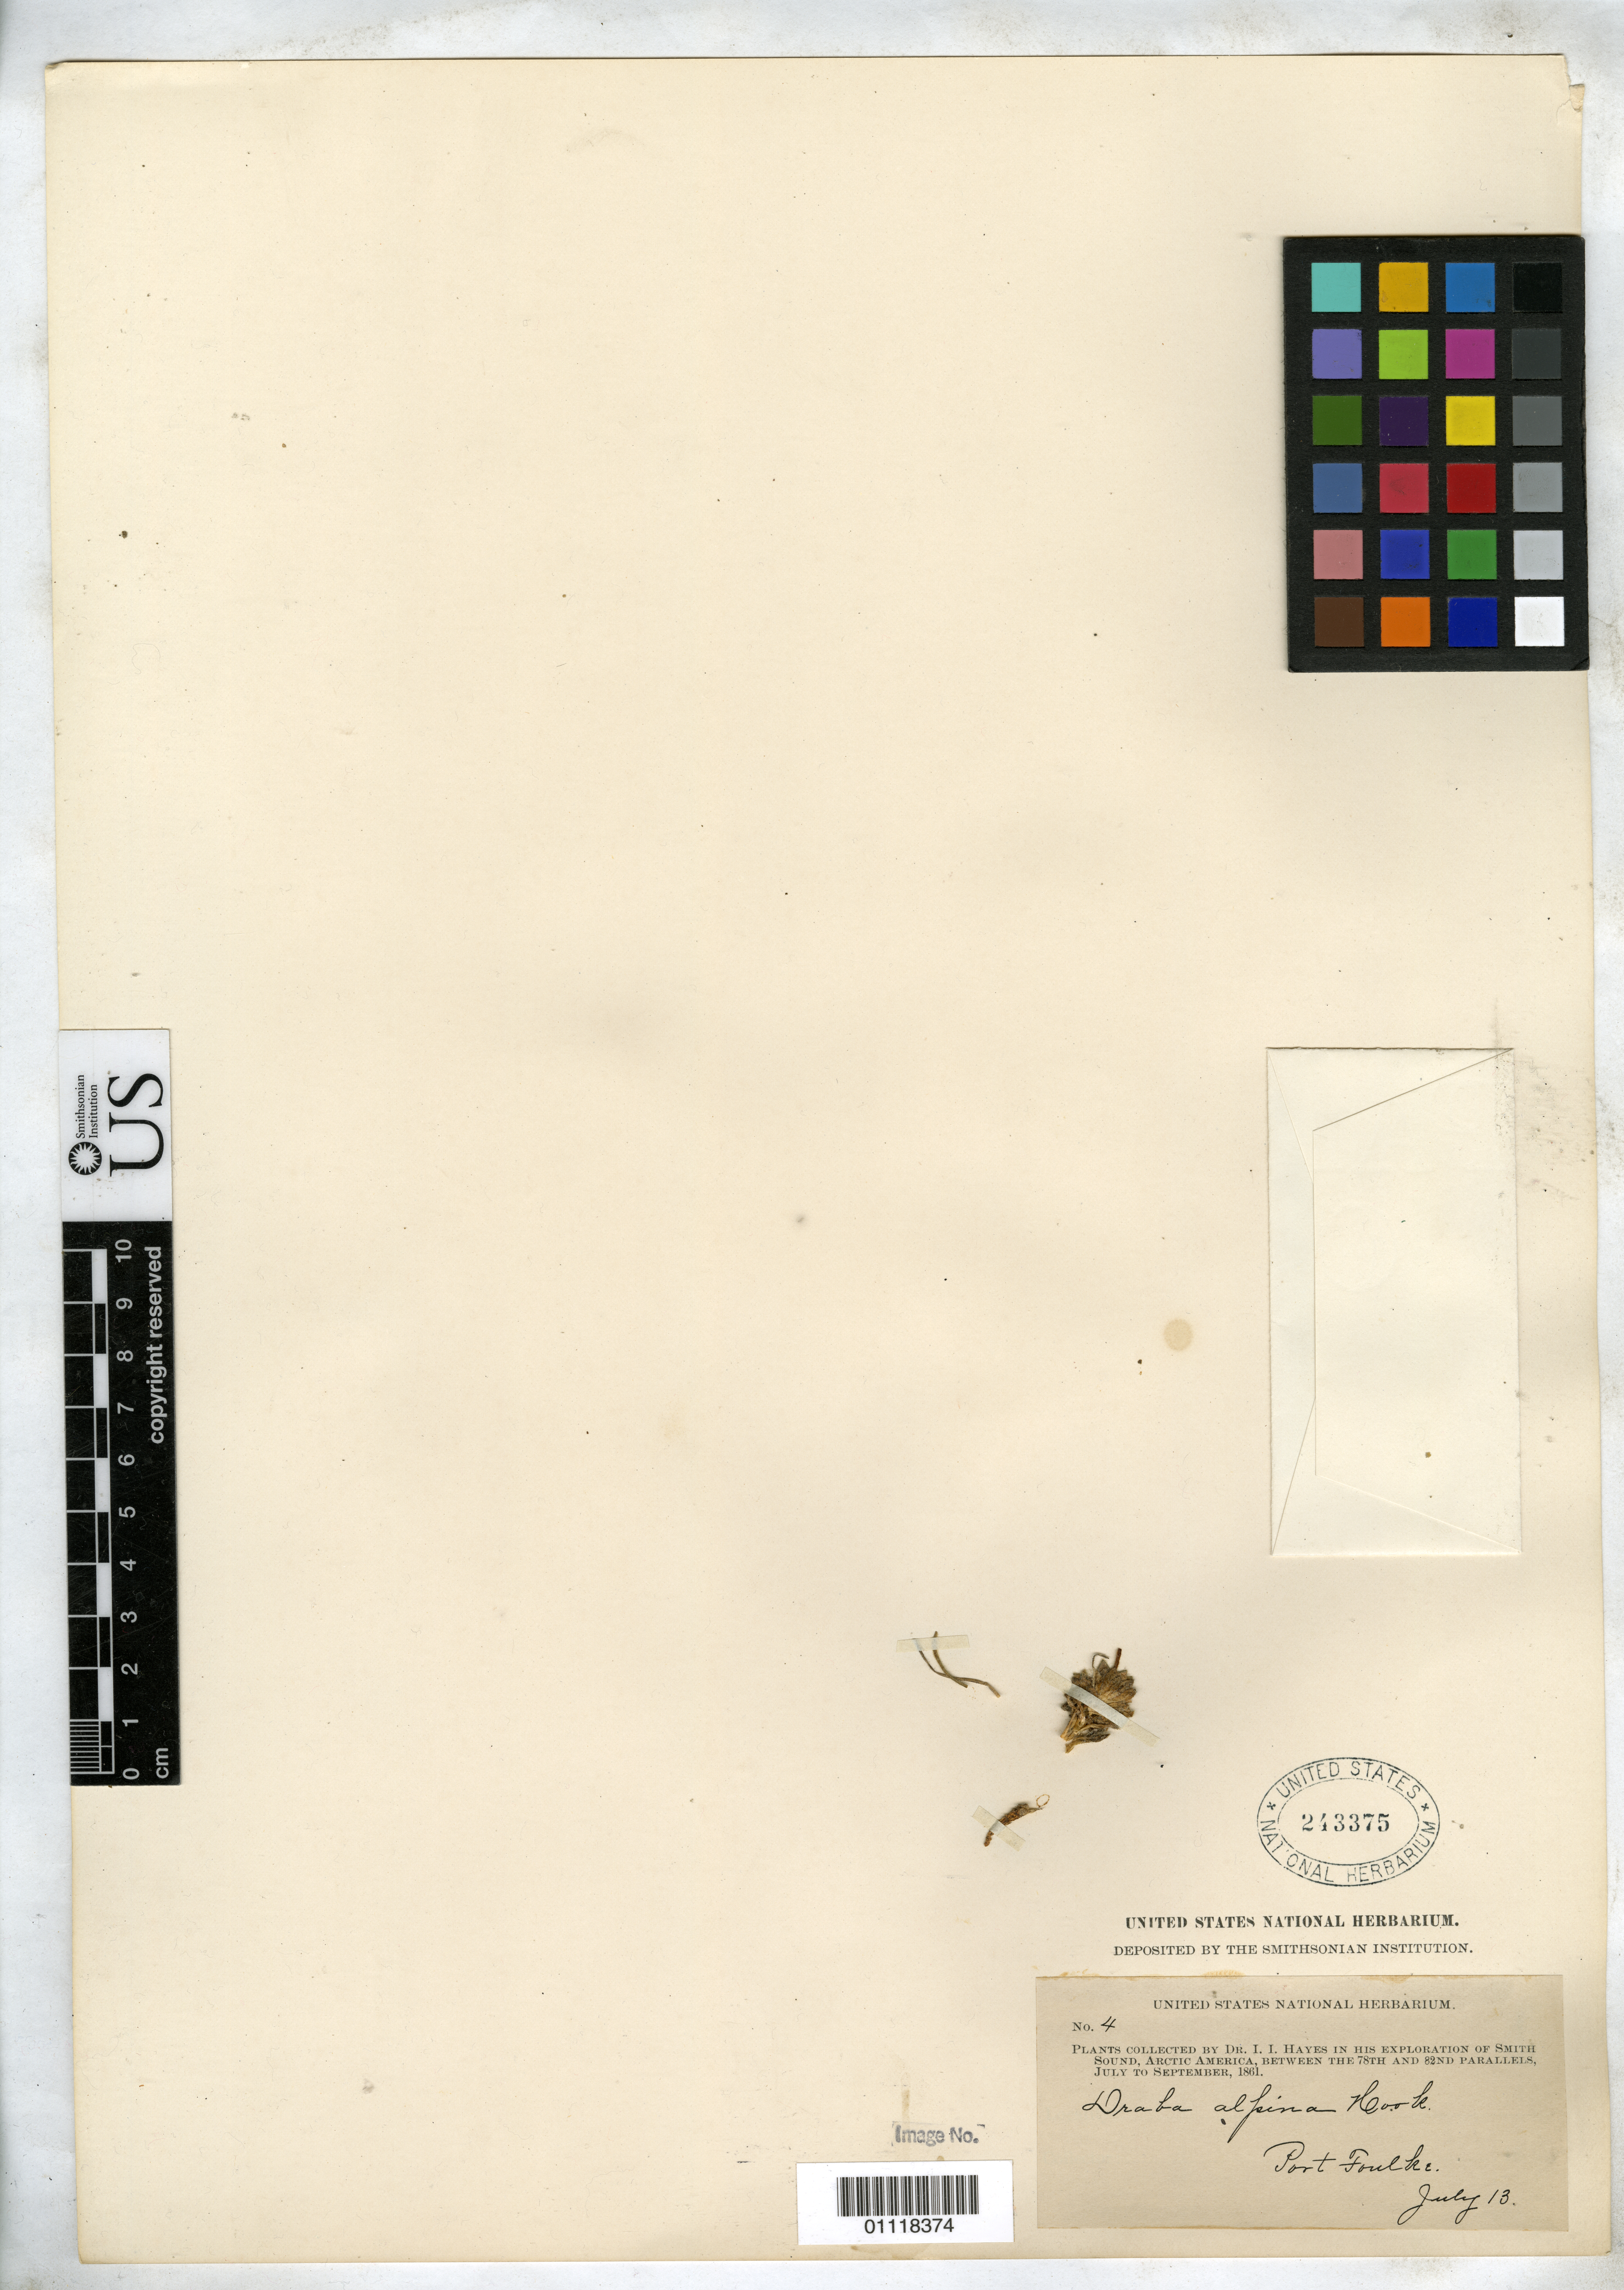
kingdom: Plantae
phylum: Tracheophyta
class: Magnoliopsida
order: Brassicales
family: Brassicaceae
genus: Draba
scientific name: Draba alpina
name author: L.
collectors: I. I. Hayes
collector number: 4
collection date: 1861-07-13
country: Greenland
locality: Port Foulke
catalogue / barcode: US 243375